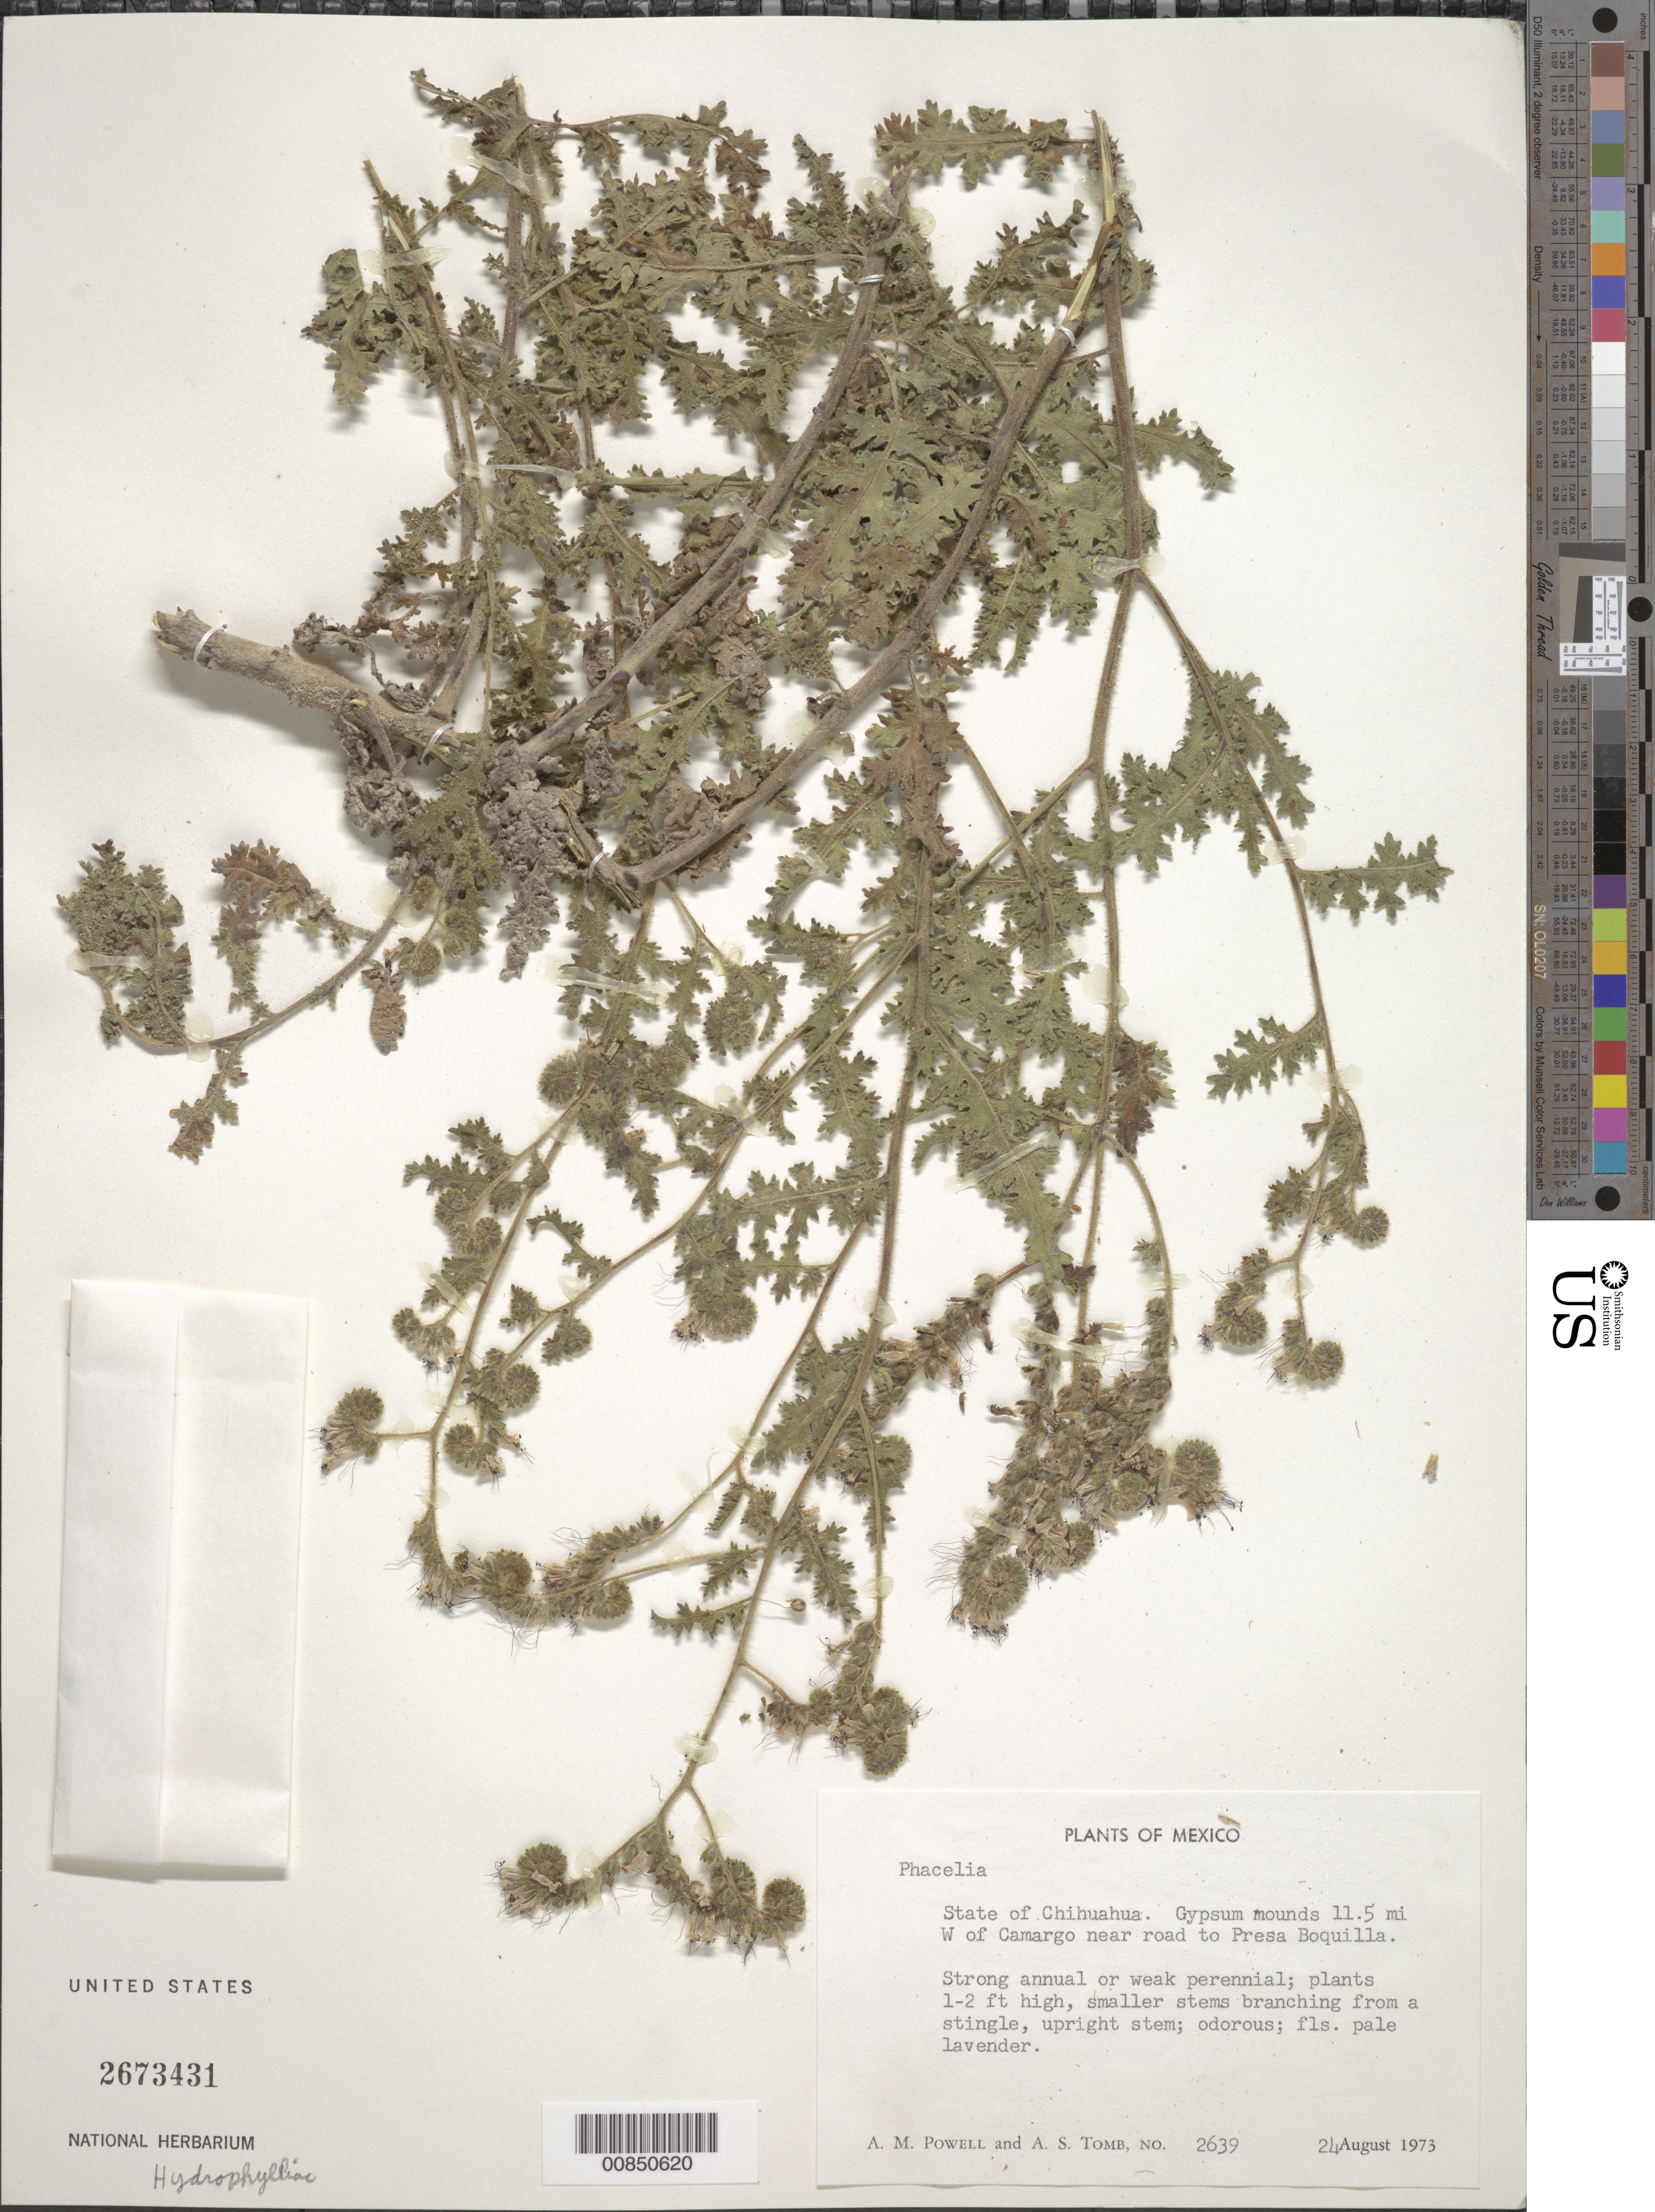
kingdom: Plantae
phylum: Tracheophyta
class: Magnoliopsida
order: Boraginales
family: Hydrophyllaceae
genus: Phacelia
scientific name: Phacelia sp.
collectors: A. M. Powell & A. Tomb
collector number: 2639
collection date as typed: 24 Aug 1973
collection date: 1973-08-24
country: Mexico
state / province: Chihuahua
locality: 11.5 mi W of Camargo near road to Presa Boquilla.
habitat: Gypsum mounds.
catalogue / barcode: US 2673431